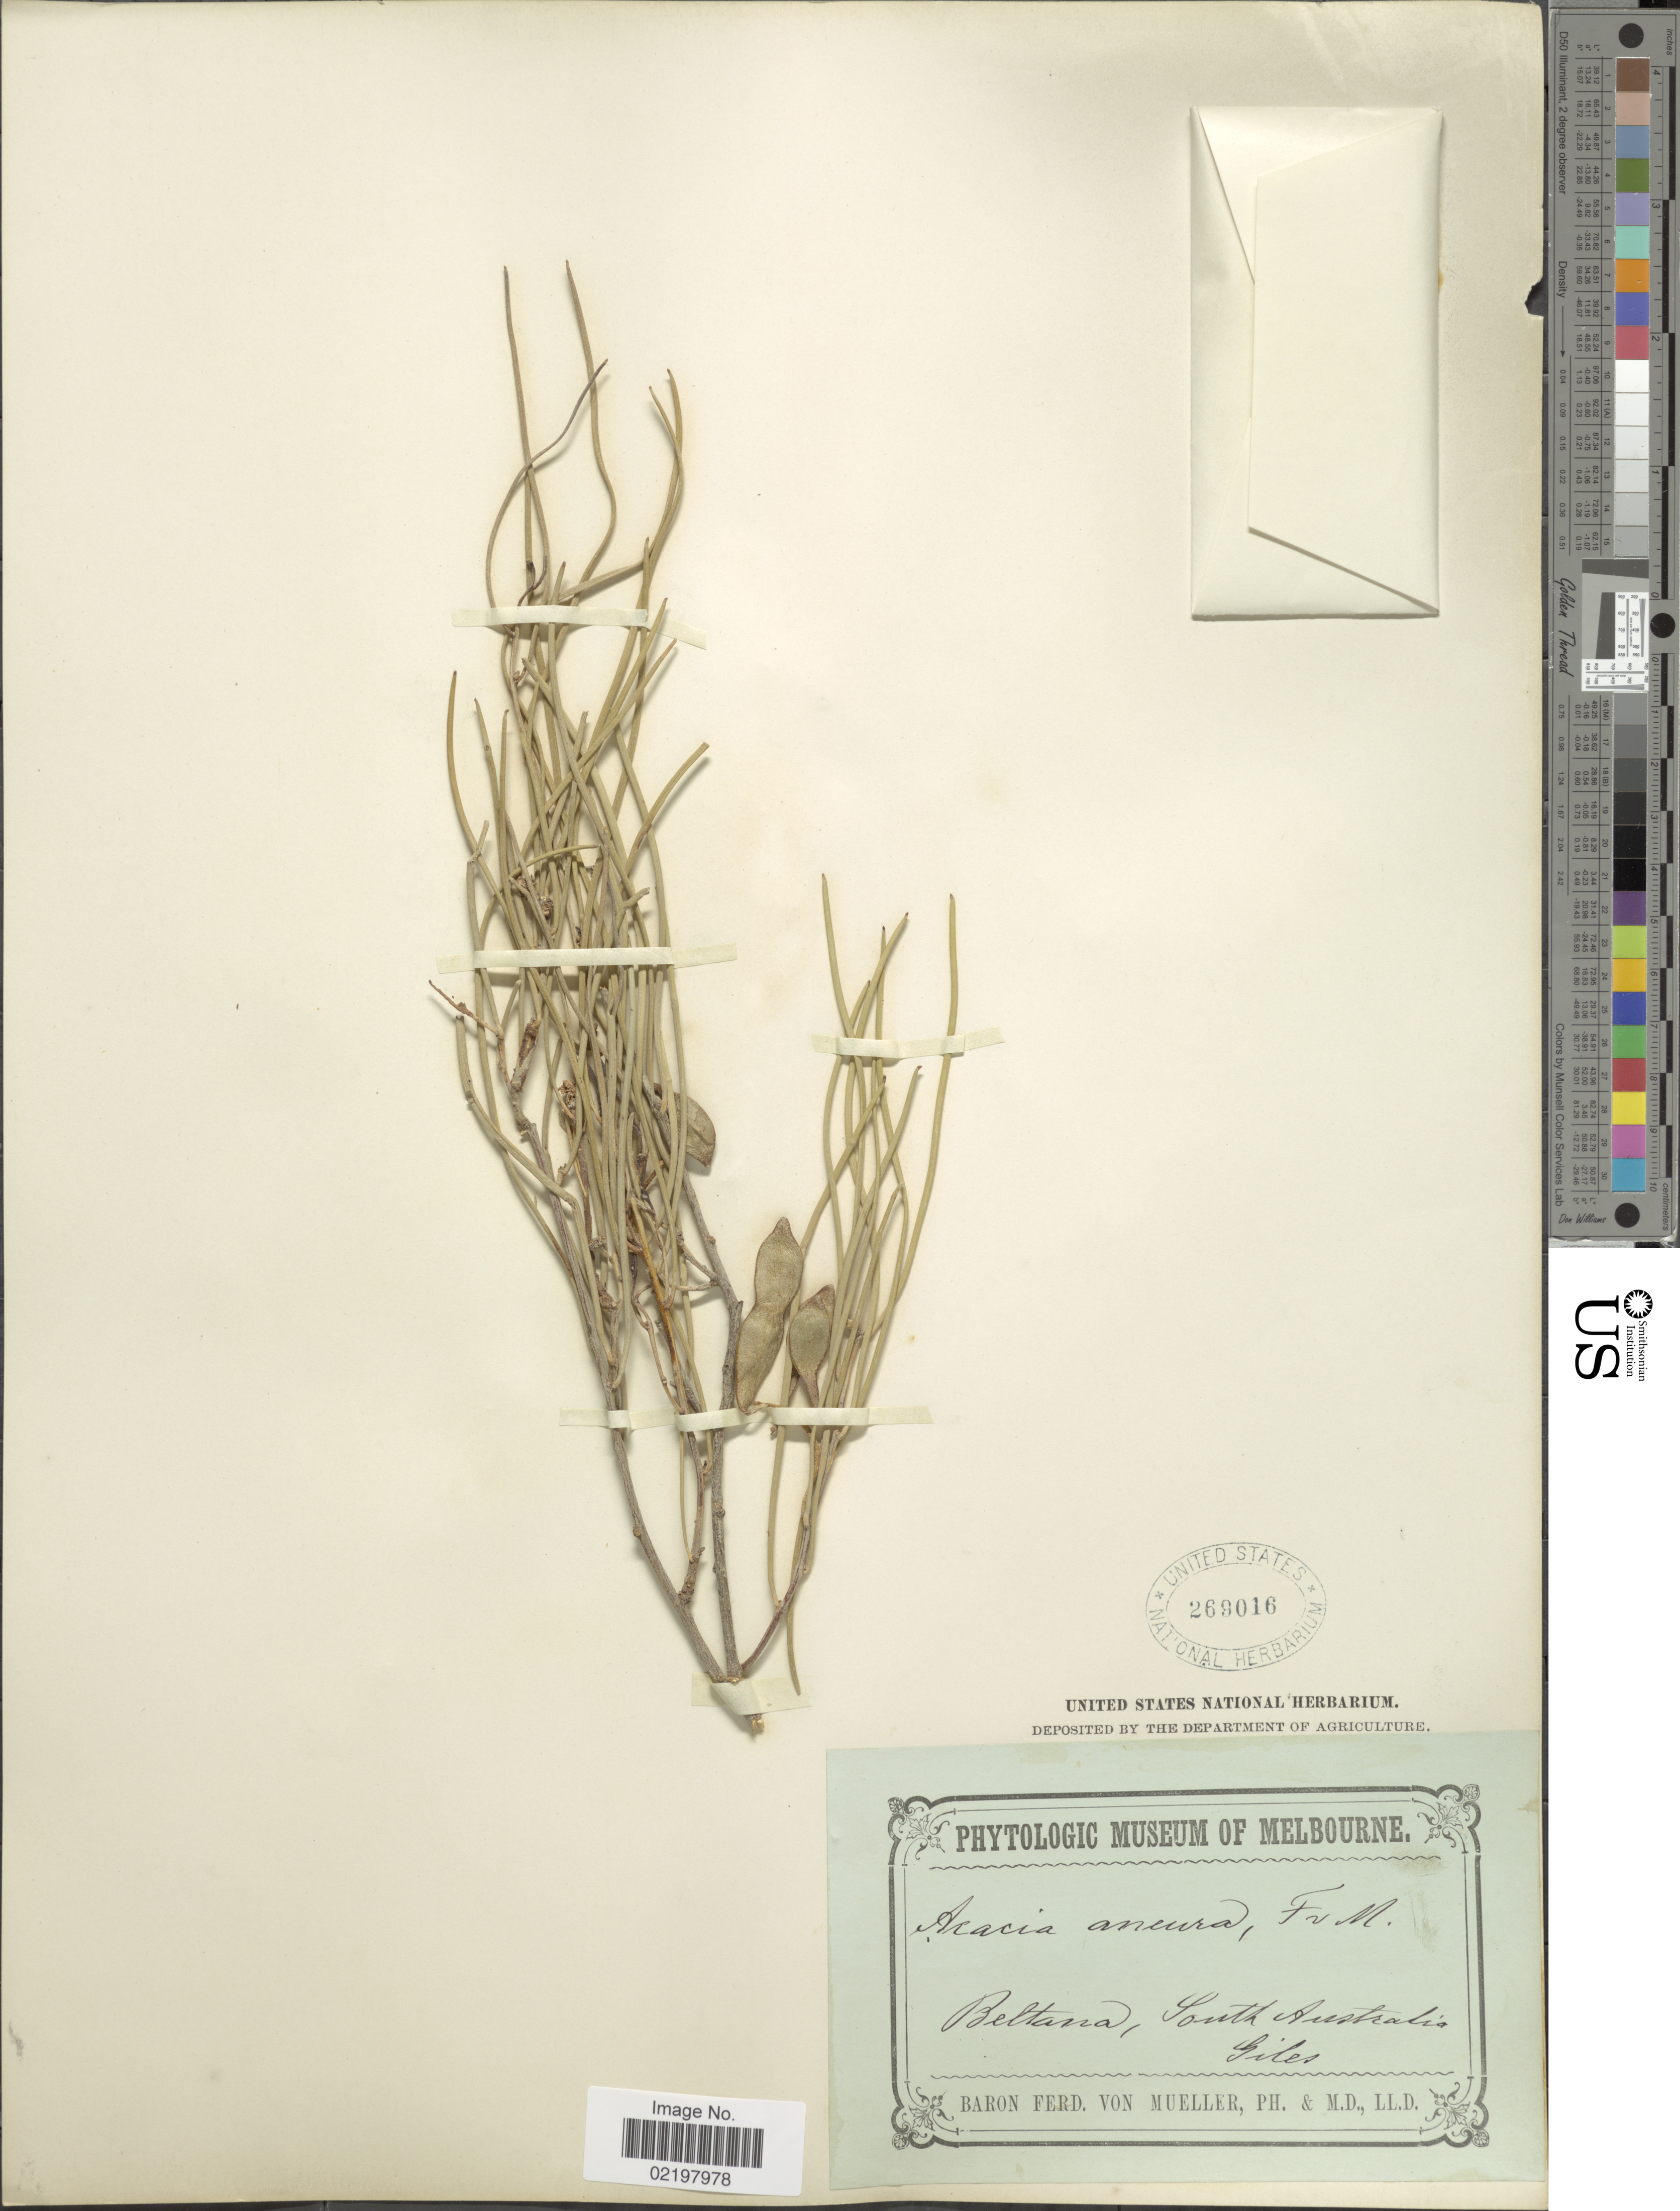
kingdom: Plantae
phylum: Tracheophyta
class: Magnoliopsida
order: Fabales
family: Fabaceae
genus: Acacia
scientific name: Acacia aneura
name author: F. Muell. ex Benth.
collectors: Giles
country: Australia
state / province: South Australia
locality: Beltana, South Australia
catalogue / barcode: US 269016